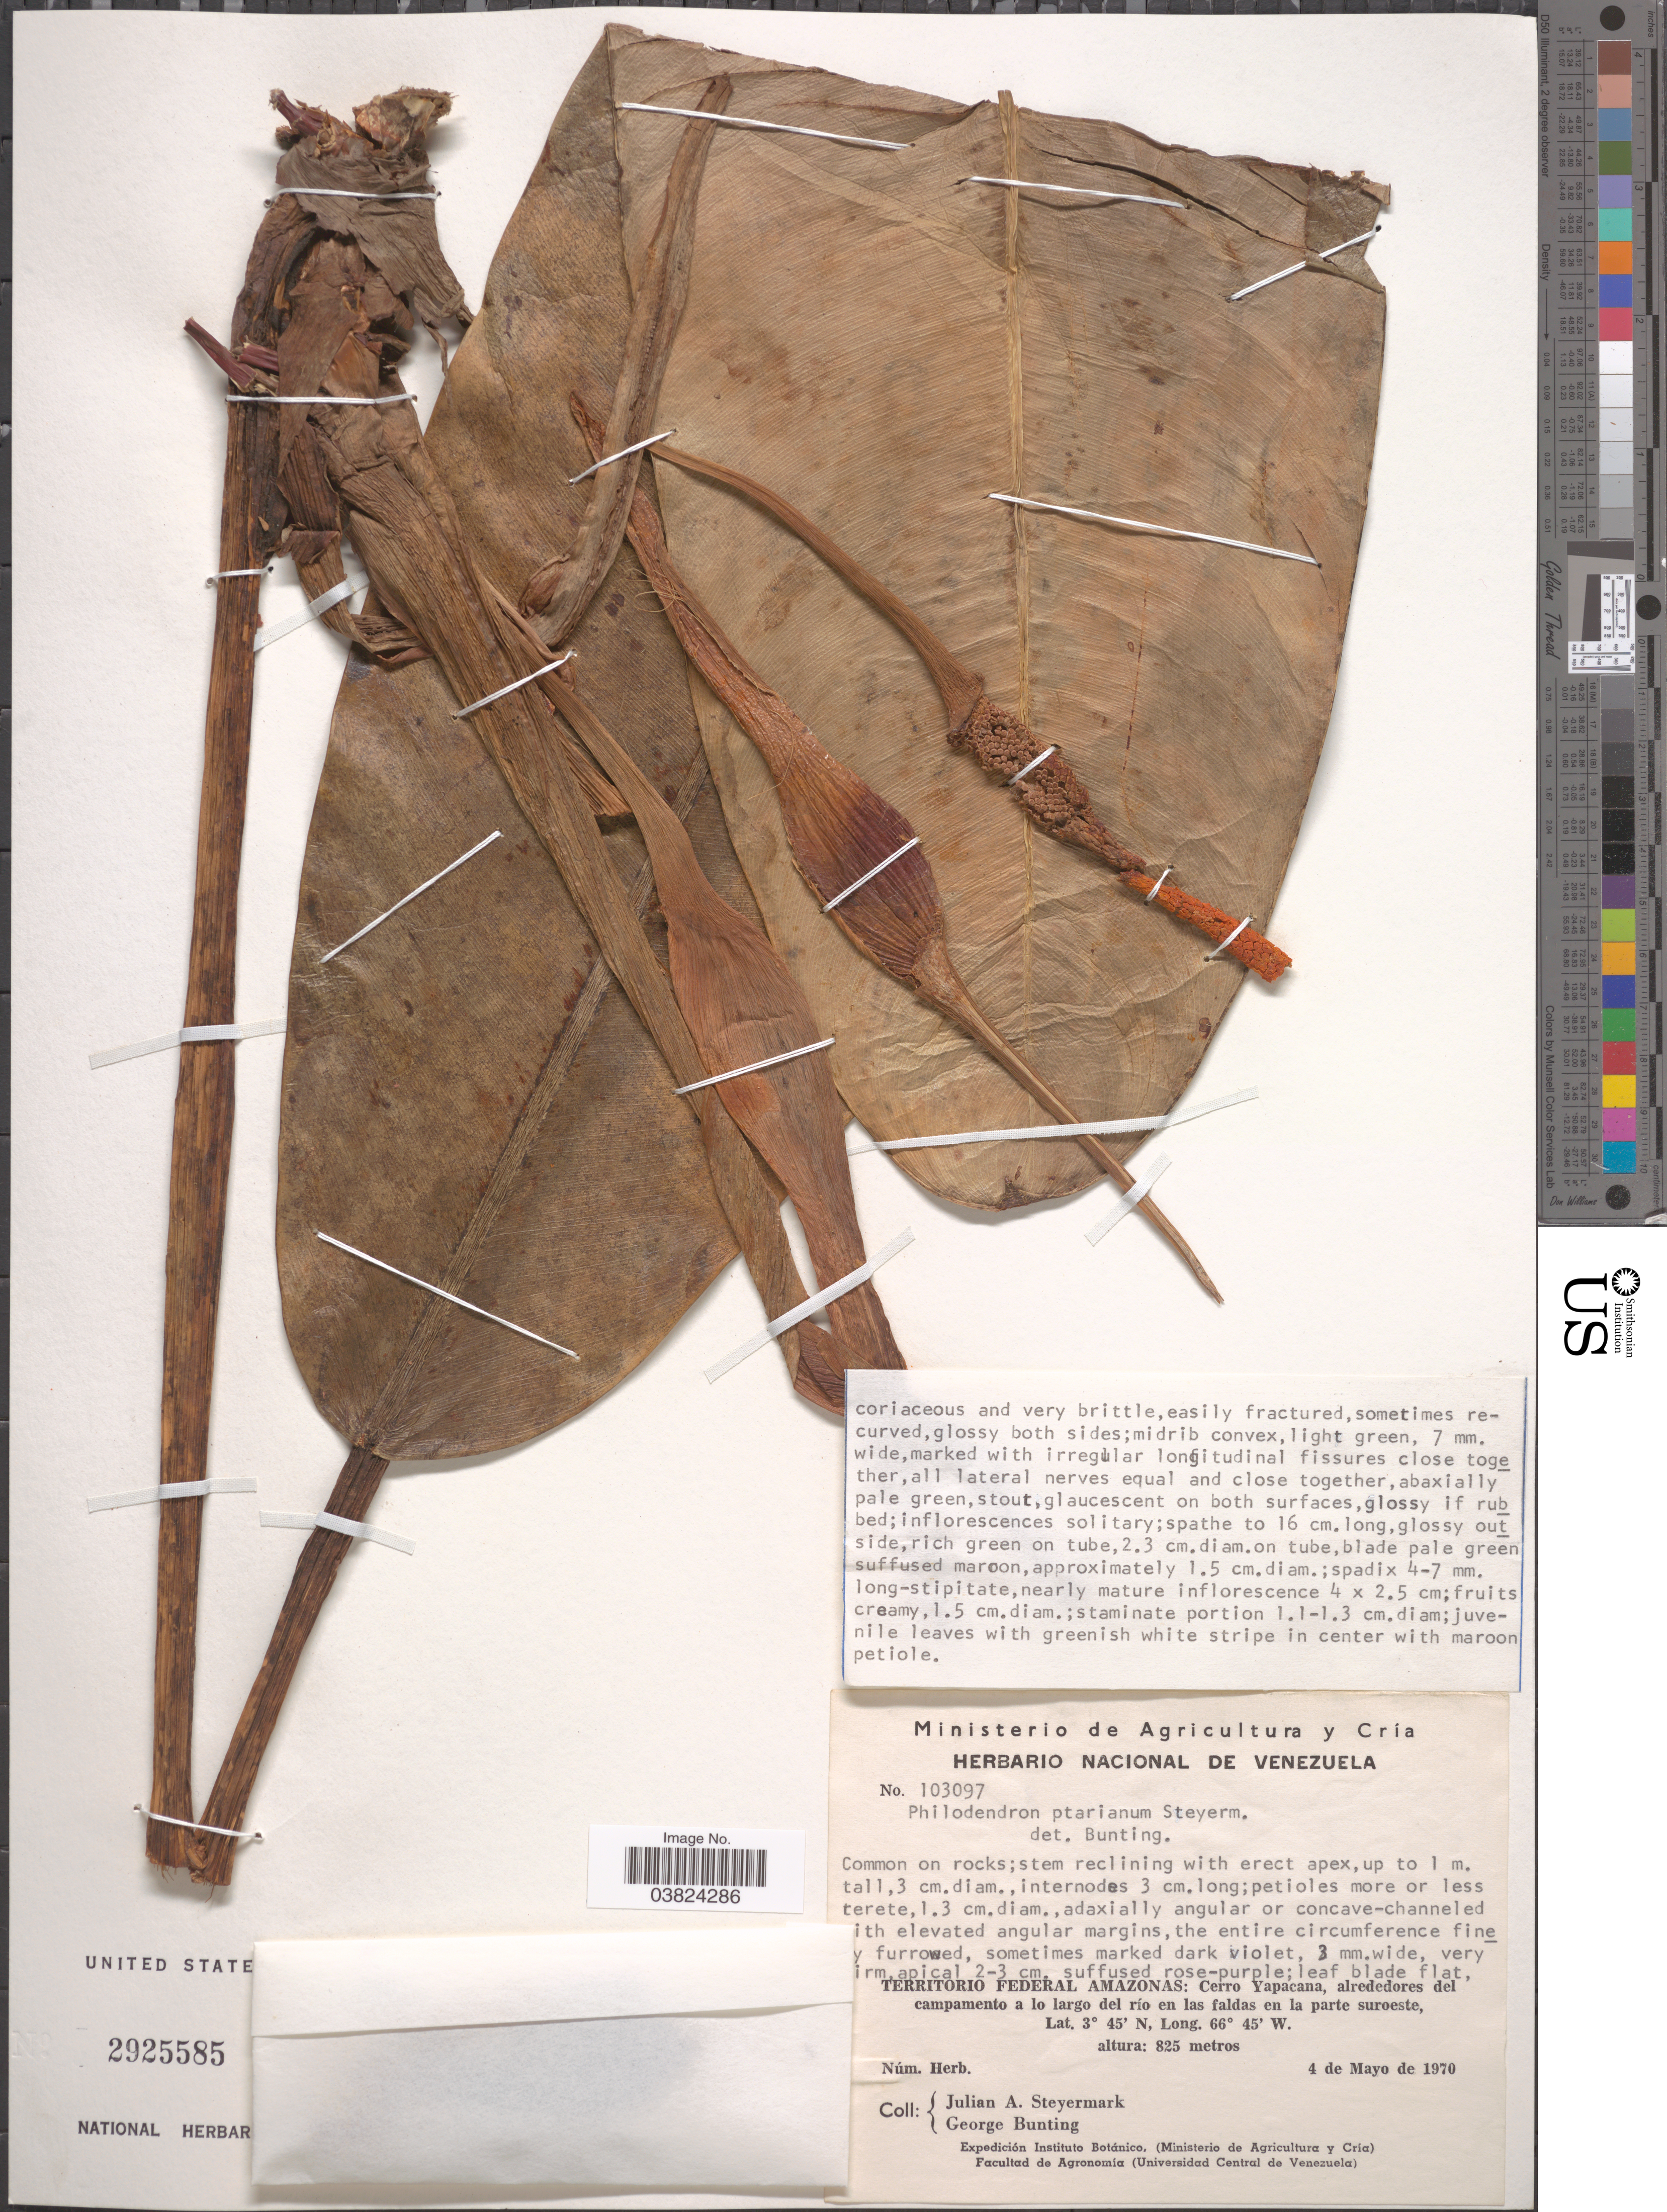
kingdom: Plantae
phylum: Tracheophyta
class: Liliopsida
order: Alismatales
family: Araceae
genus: Philodendron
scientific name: Philodendron ptarianum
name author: Steyerm.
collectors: J. Steyermark & G. S. Bunting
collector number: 103097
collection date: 1970-05-04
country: Venezuela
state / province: Amazonas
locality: Territorio Federal Amazonas: Cerro Yapacana, alrededores del campamento a lo largo del río en las faldas en la parte suroeste.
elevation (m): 825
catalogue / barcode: US 2925585